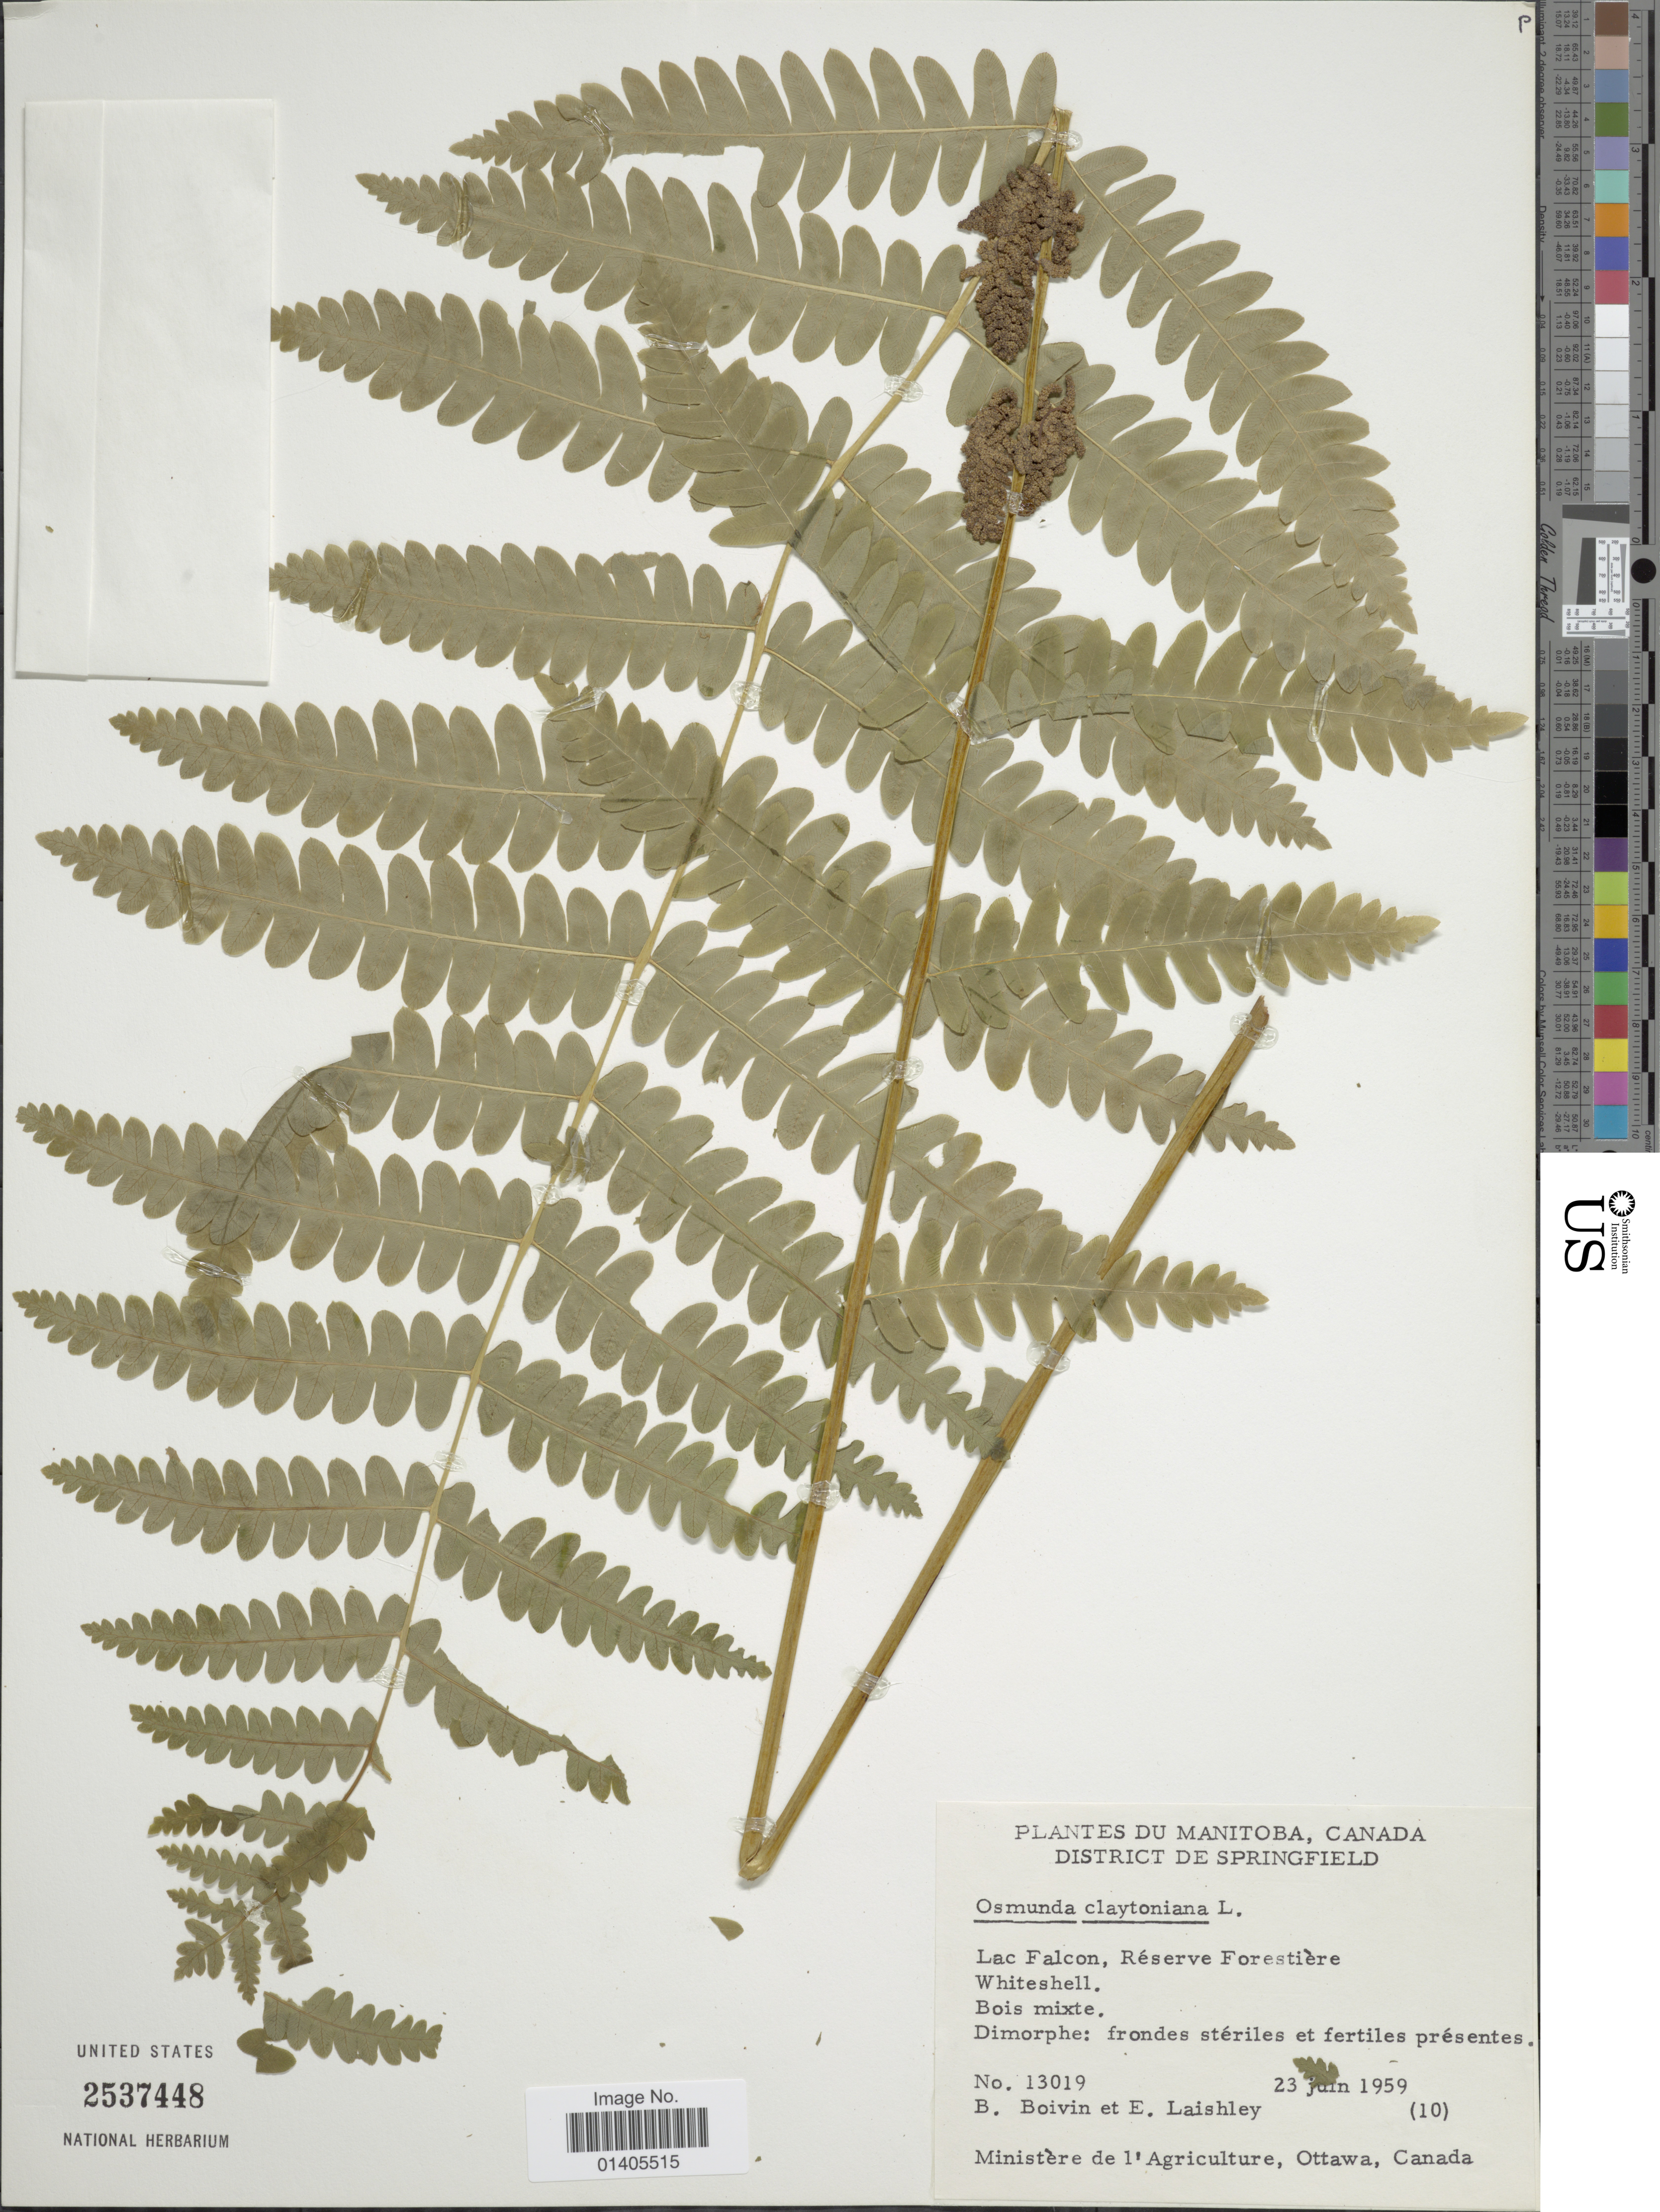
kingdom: Plantae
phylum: Tracheophyta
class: Polypodiopsida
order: Osmundales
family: Osmundaceae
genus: Osmunda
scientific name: Osmunda claytoniana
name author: (L.) Tagawa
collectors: J. R. B. Boivin & E. Laishley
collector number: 13019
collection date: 1959-06-23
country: Canada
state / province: Manitoba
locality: District de Springfield, lac Falcon, Réserve Forestière, Whiteshell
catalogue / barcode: US 2537448